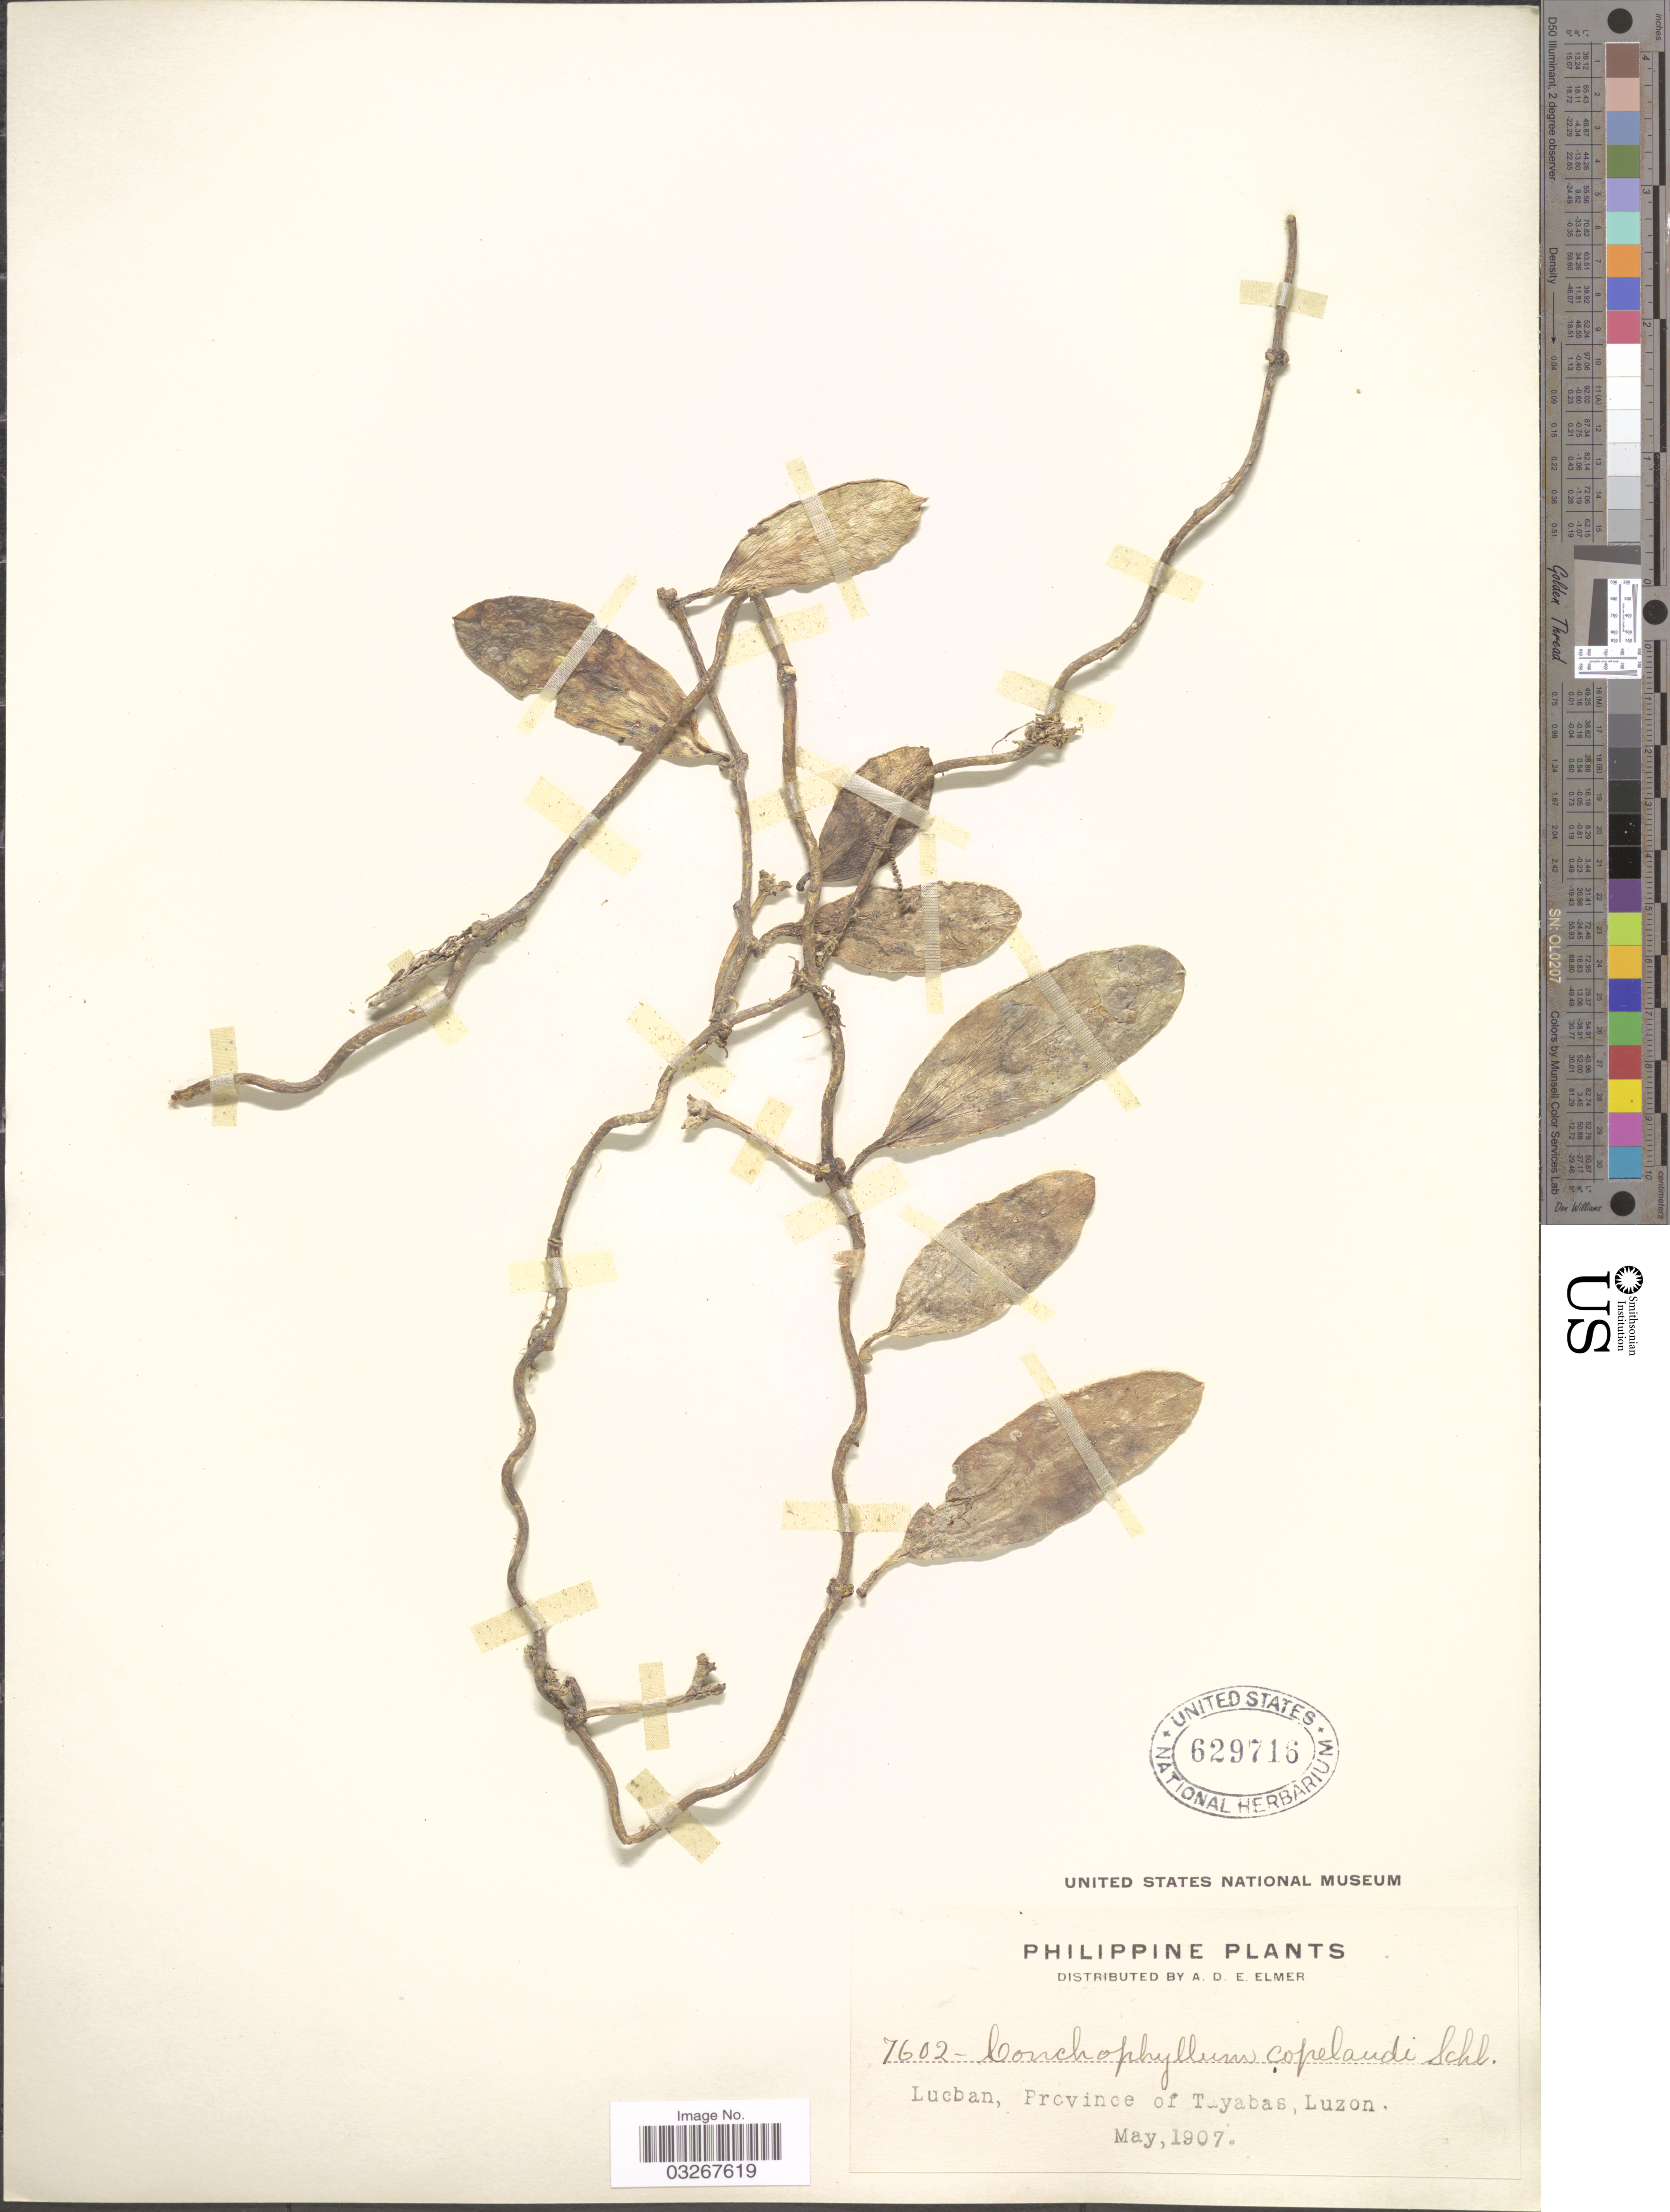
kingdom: Plantae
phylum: Tracheophyta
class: Magnoliopsida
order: Gentianales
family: Apocynaceae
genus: Dischidiopsis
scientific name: Dischidiopsis copelandii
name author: (Schltr.) Schltr.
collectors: A. D. E. Elmer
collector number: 7602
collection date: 1907-05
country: Philippines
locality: Lucban, Province of Tayabas, Luzon.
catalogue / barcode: US 629716